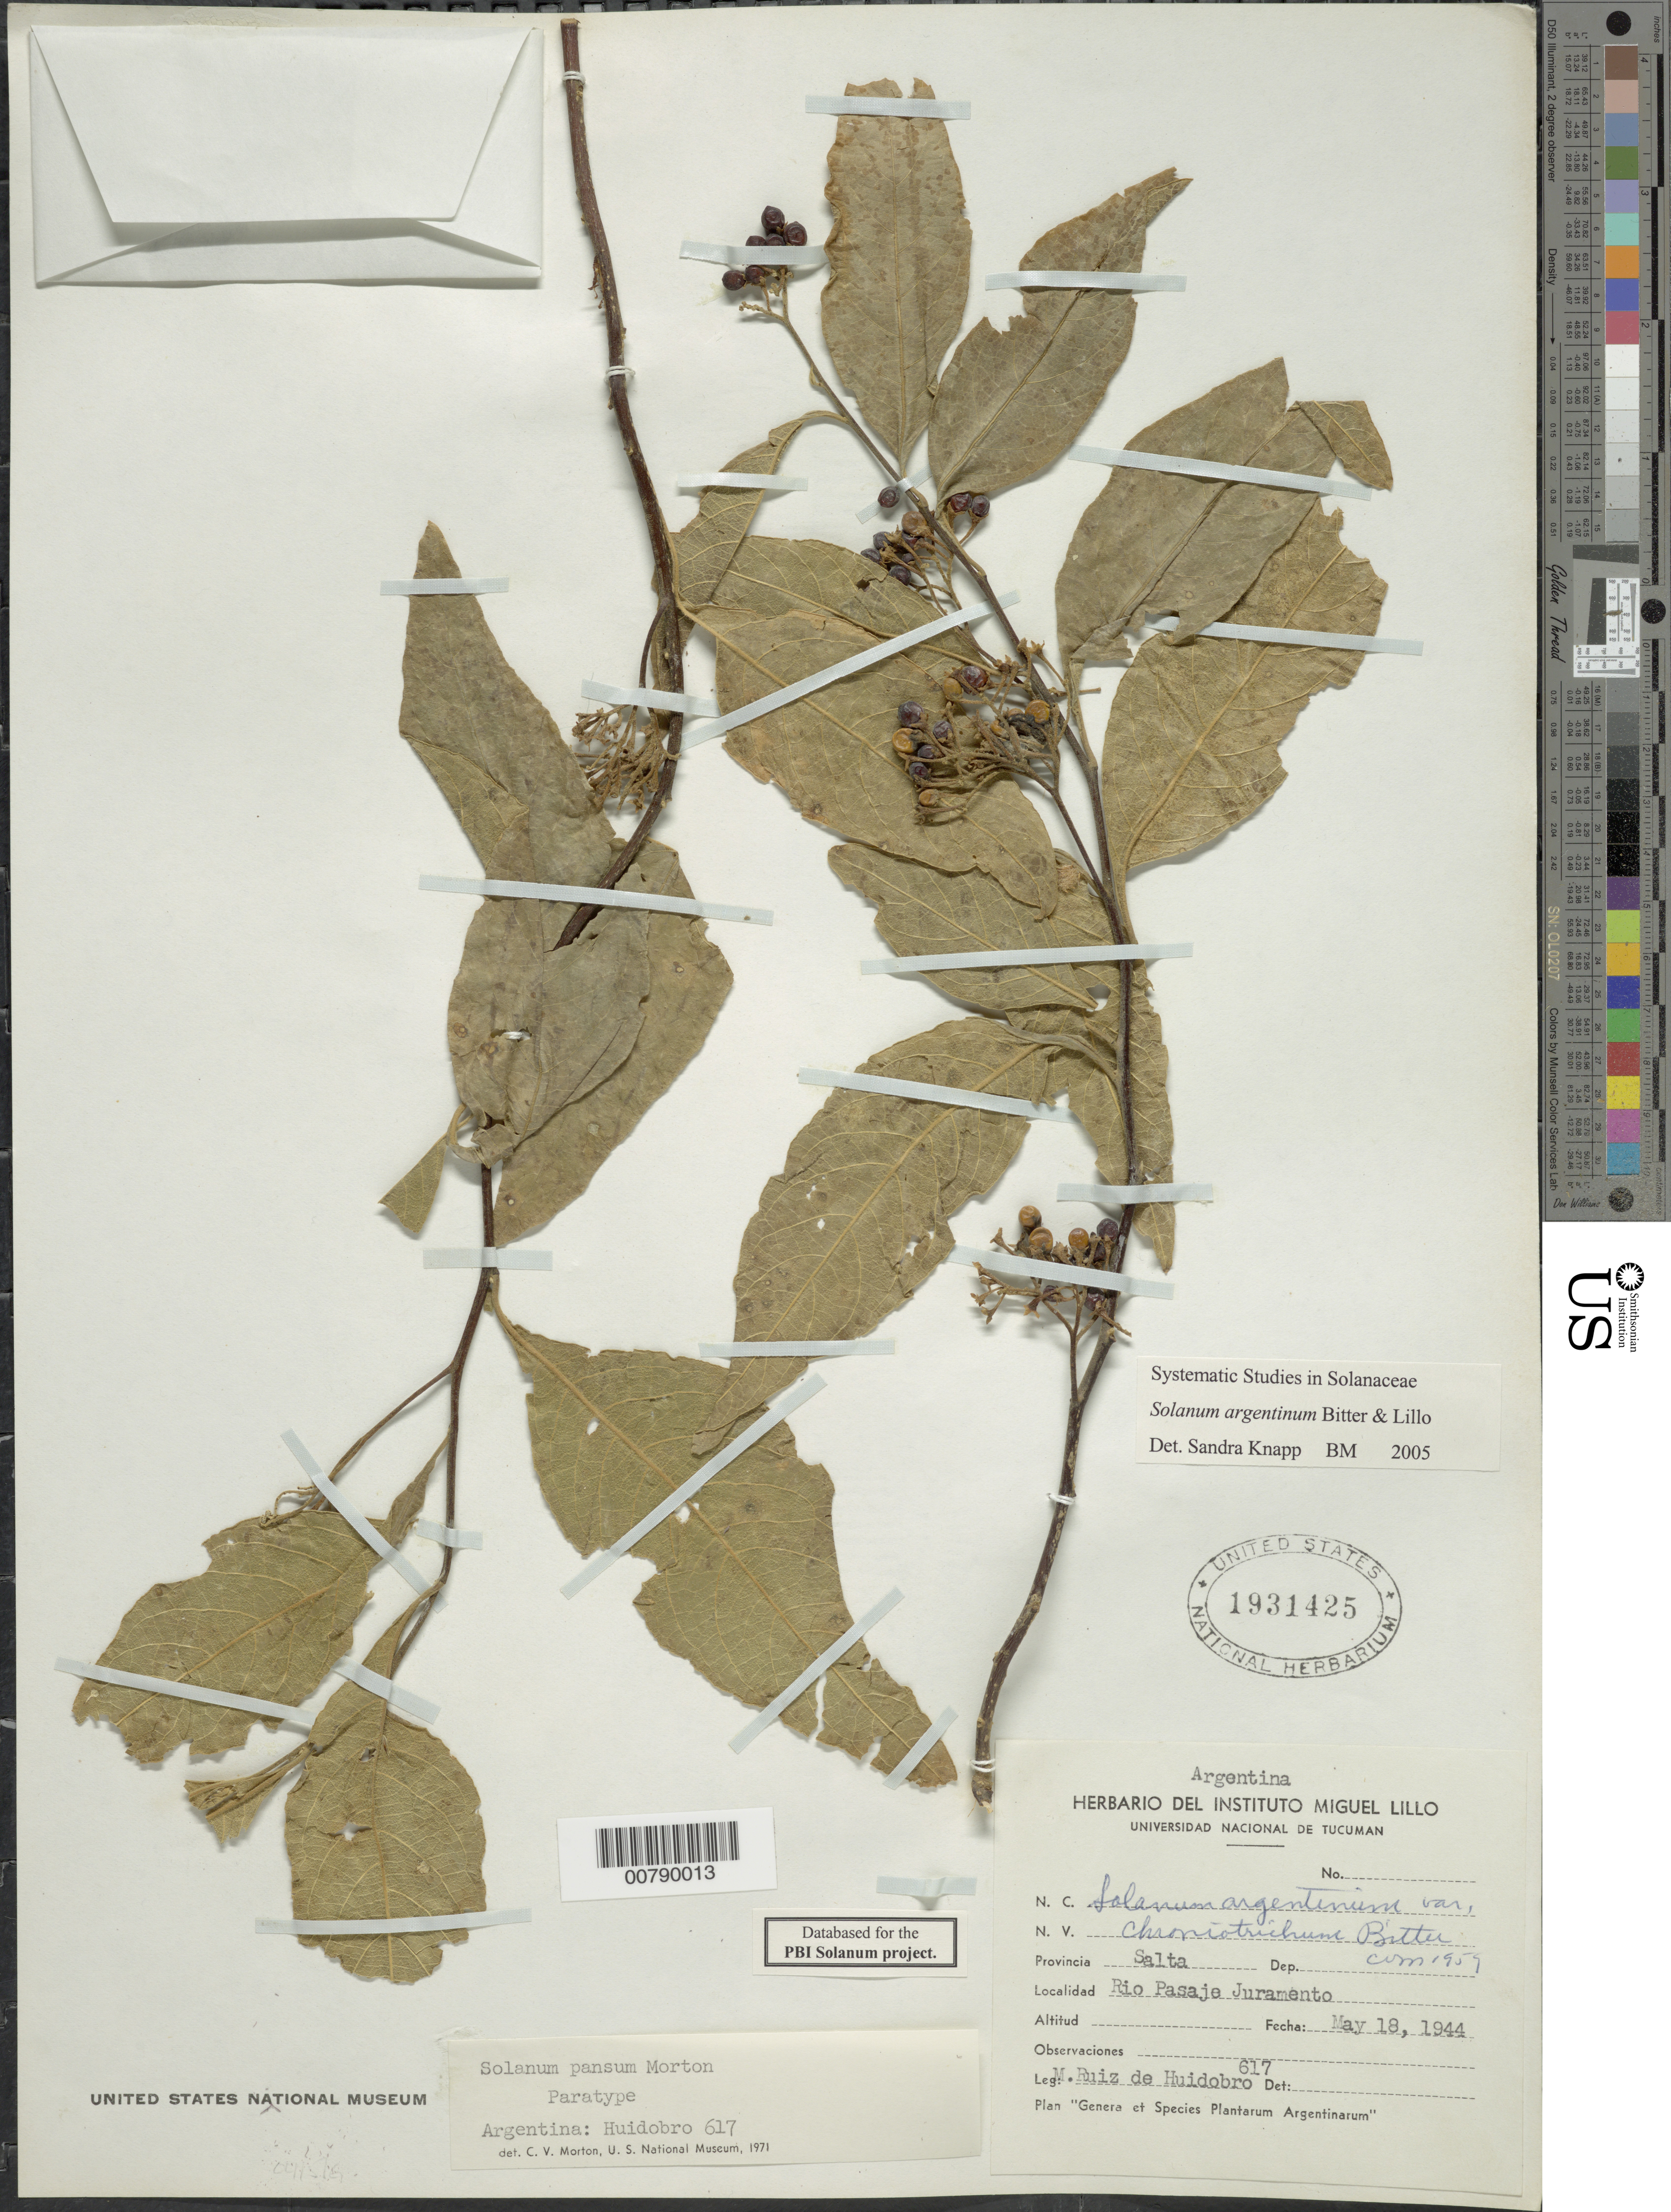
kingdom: Plantae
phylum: Tracheophyta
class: Magnoliopsida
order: Solanales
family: Solanaceae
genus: Solanum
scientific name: Solanum argentinum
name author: Bitter & Lillo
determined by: Knapp, S. D.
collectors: A. M. R. Huidobro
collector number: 617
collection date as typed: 18 May 1944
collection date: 1944-05-18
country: Argentina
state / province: Salta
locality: Río Pasaje Juramento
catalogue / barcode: US 1931425